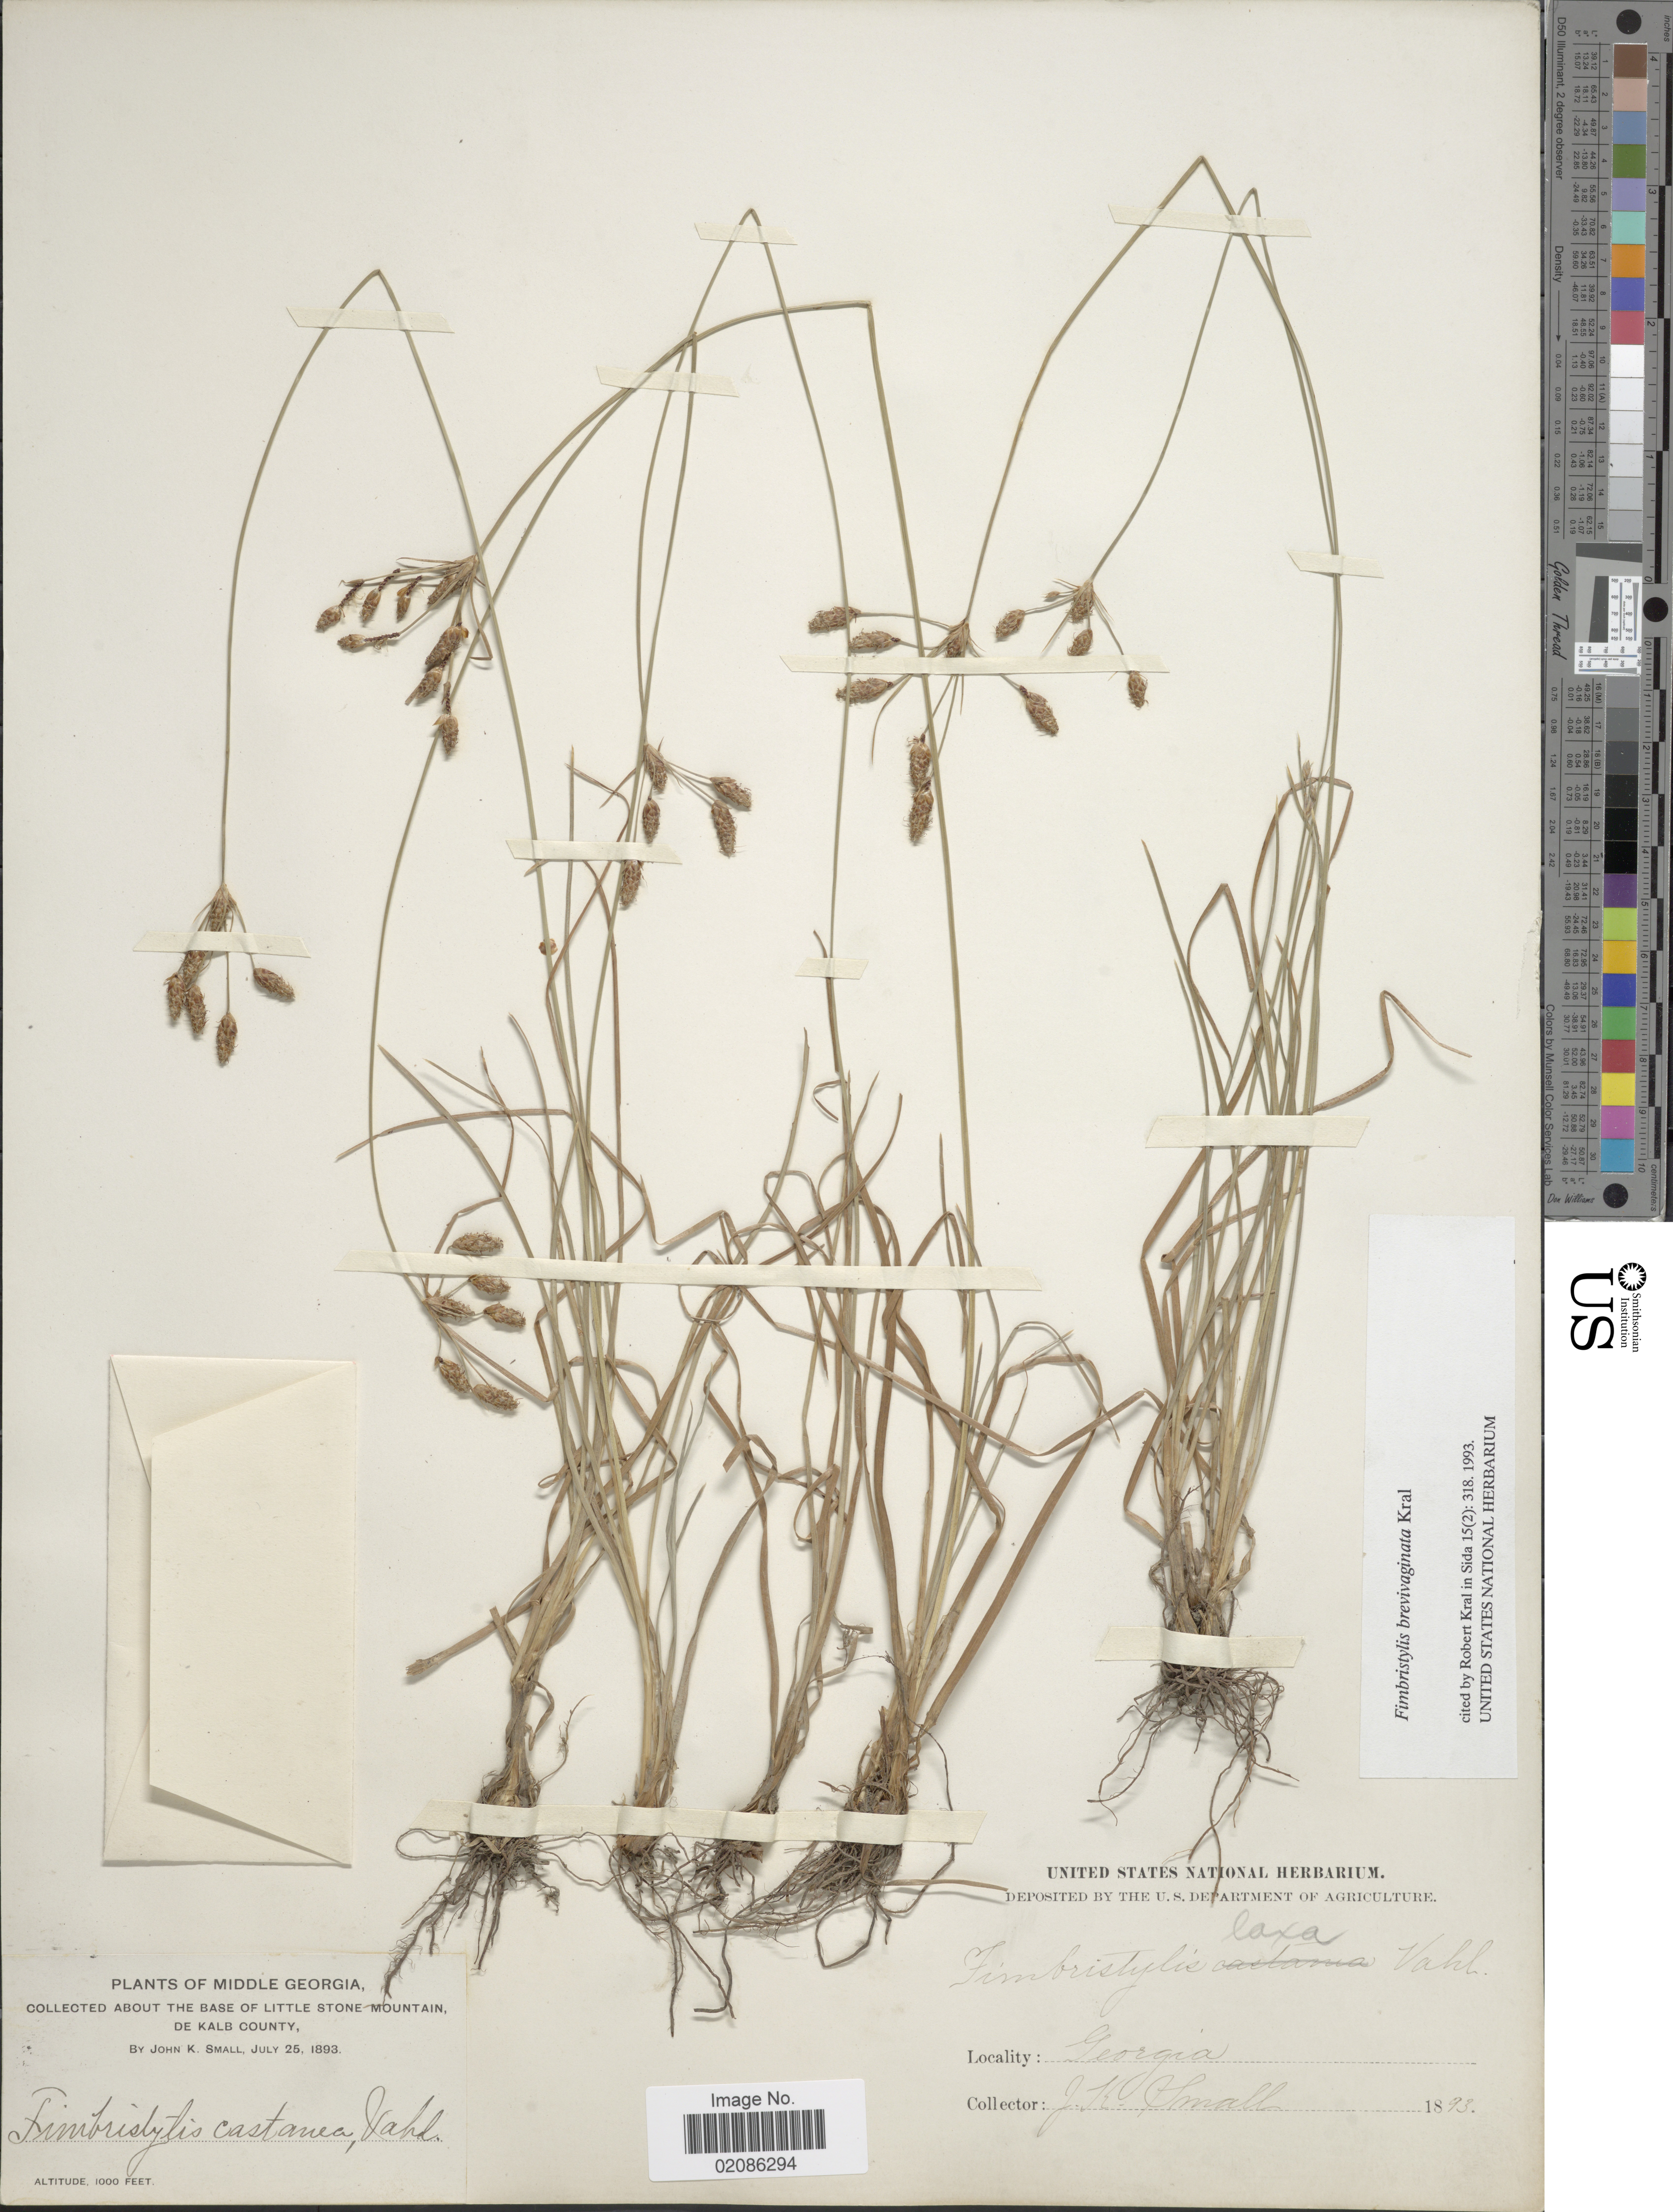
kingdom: Plantae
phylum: Tracheophyta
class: Liliopsida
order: Poales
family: Cyperaceae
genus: Fimbristylis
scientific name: Fimbristylis brevivaginata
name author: Kral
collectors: J. K. Small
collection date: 1893-07-25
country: United States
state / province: Georgia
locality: Middle Georgia, About The Base of Little Stone Mountain, De Kalb County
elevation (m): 305